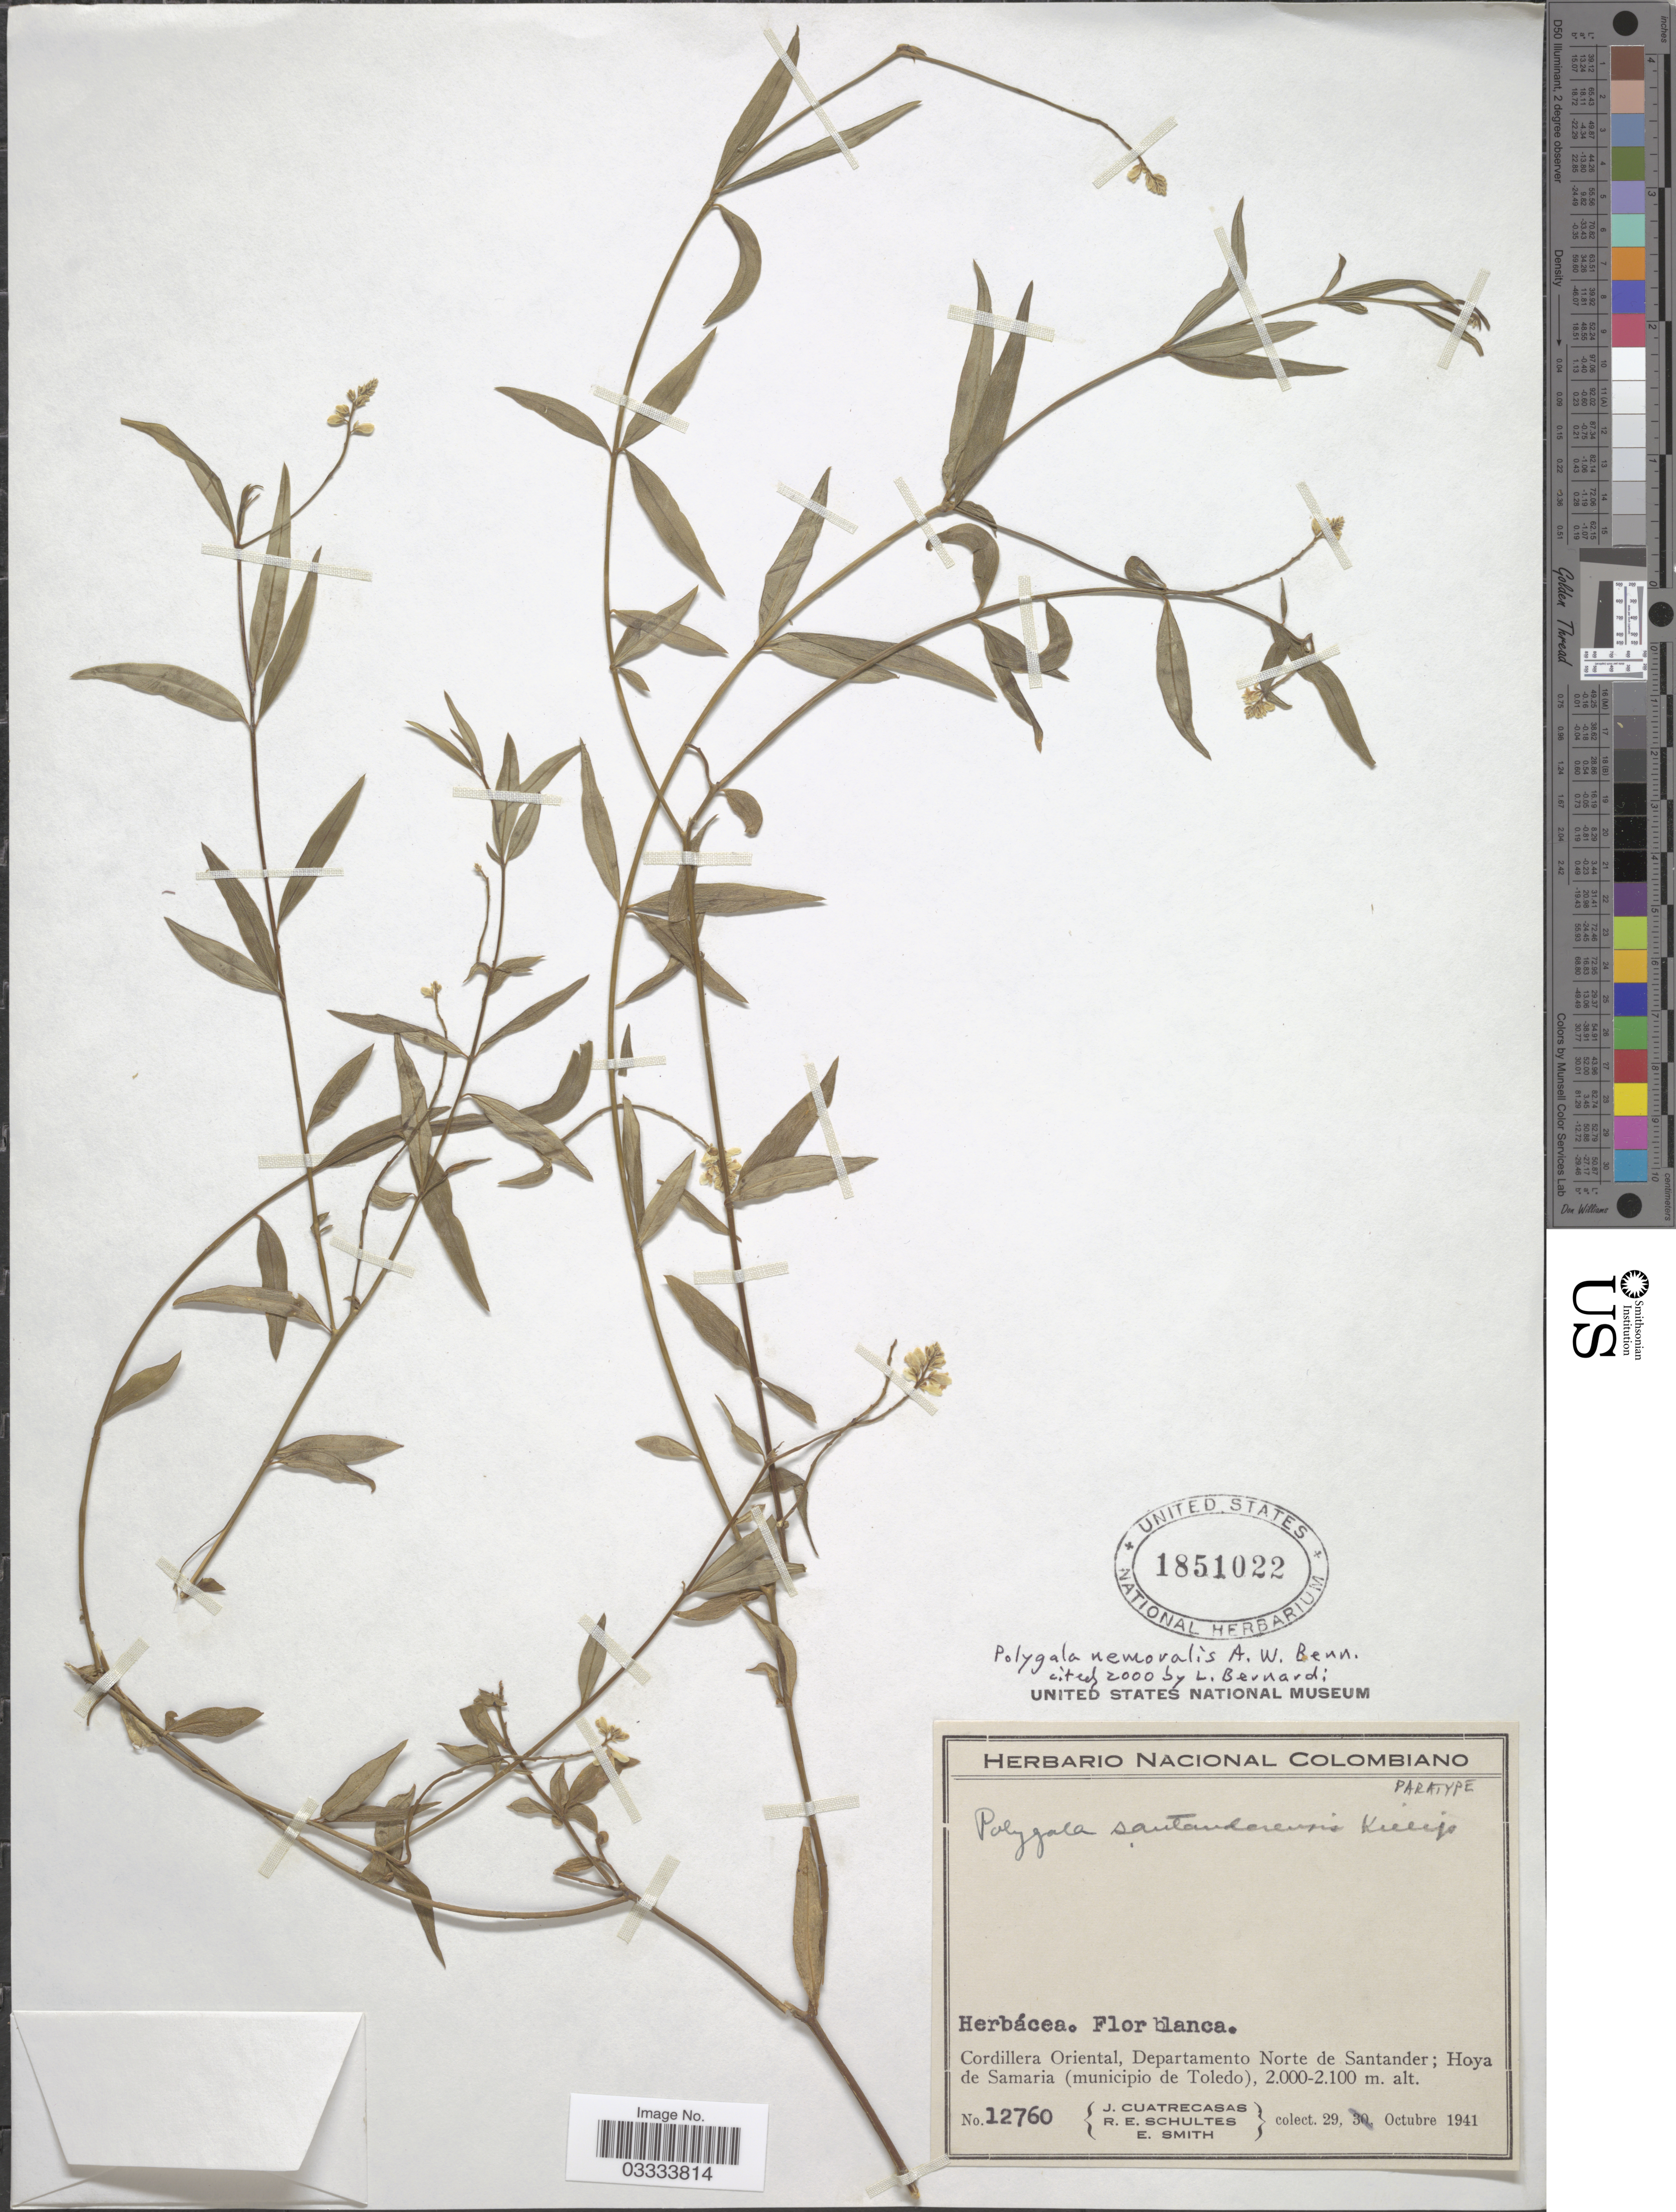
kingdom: Plantae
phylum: Tracheophyta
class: Magnoliopsida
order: Fabales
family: Polygalaceae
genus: Polygala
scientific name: Polygala nemoralis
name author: A.W. Benn.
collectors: J. Cuatrecasas, R. E. Schultes & E. Smith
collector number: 12760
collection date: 1941-10-29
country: Colombia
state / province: Norte de Santander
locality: Cordillera Oriental, Departamento Norte de Santander; Hoya de Samaria (municipio de Toledo).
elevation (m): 2000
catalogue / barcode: US 1851022